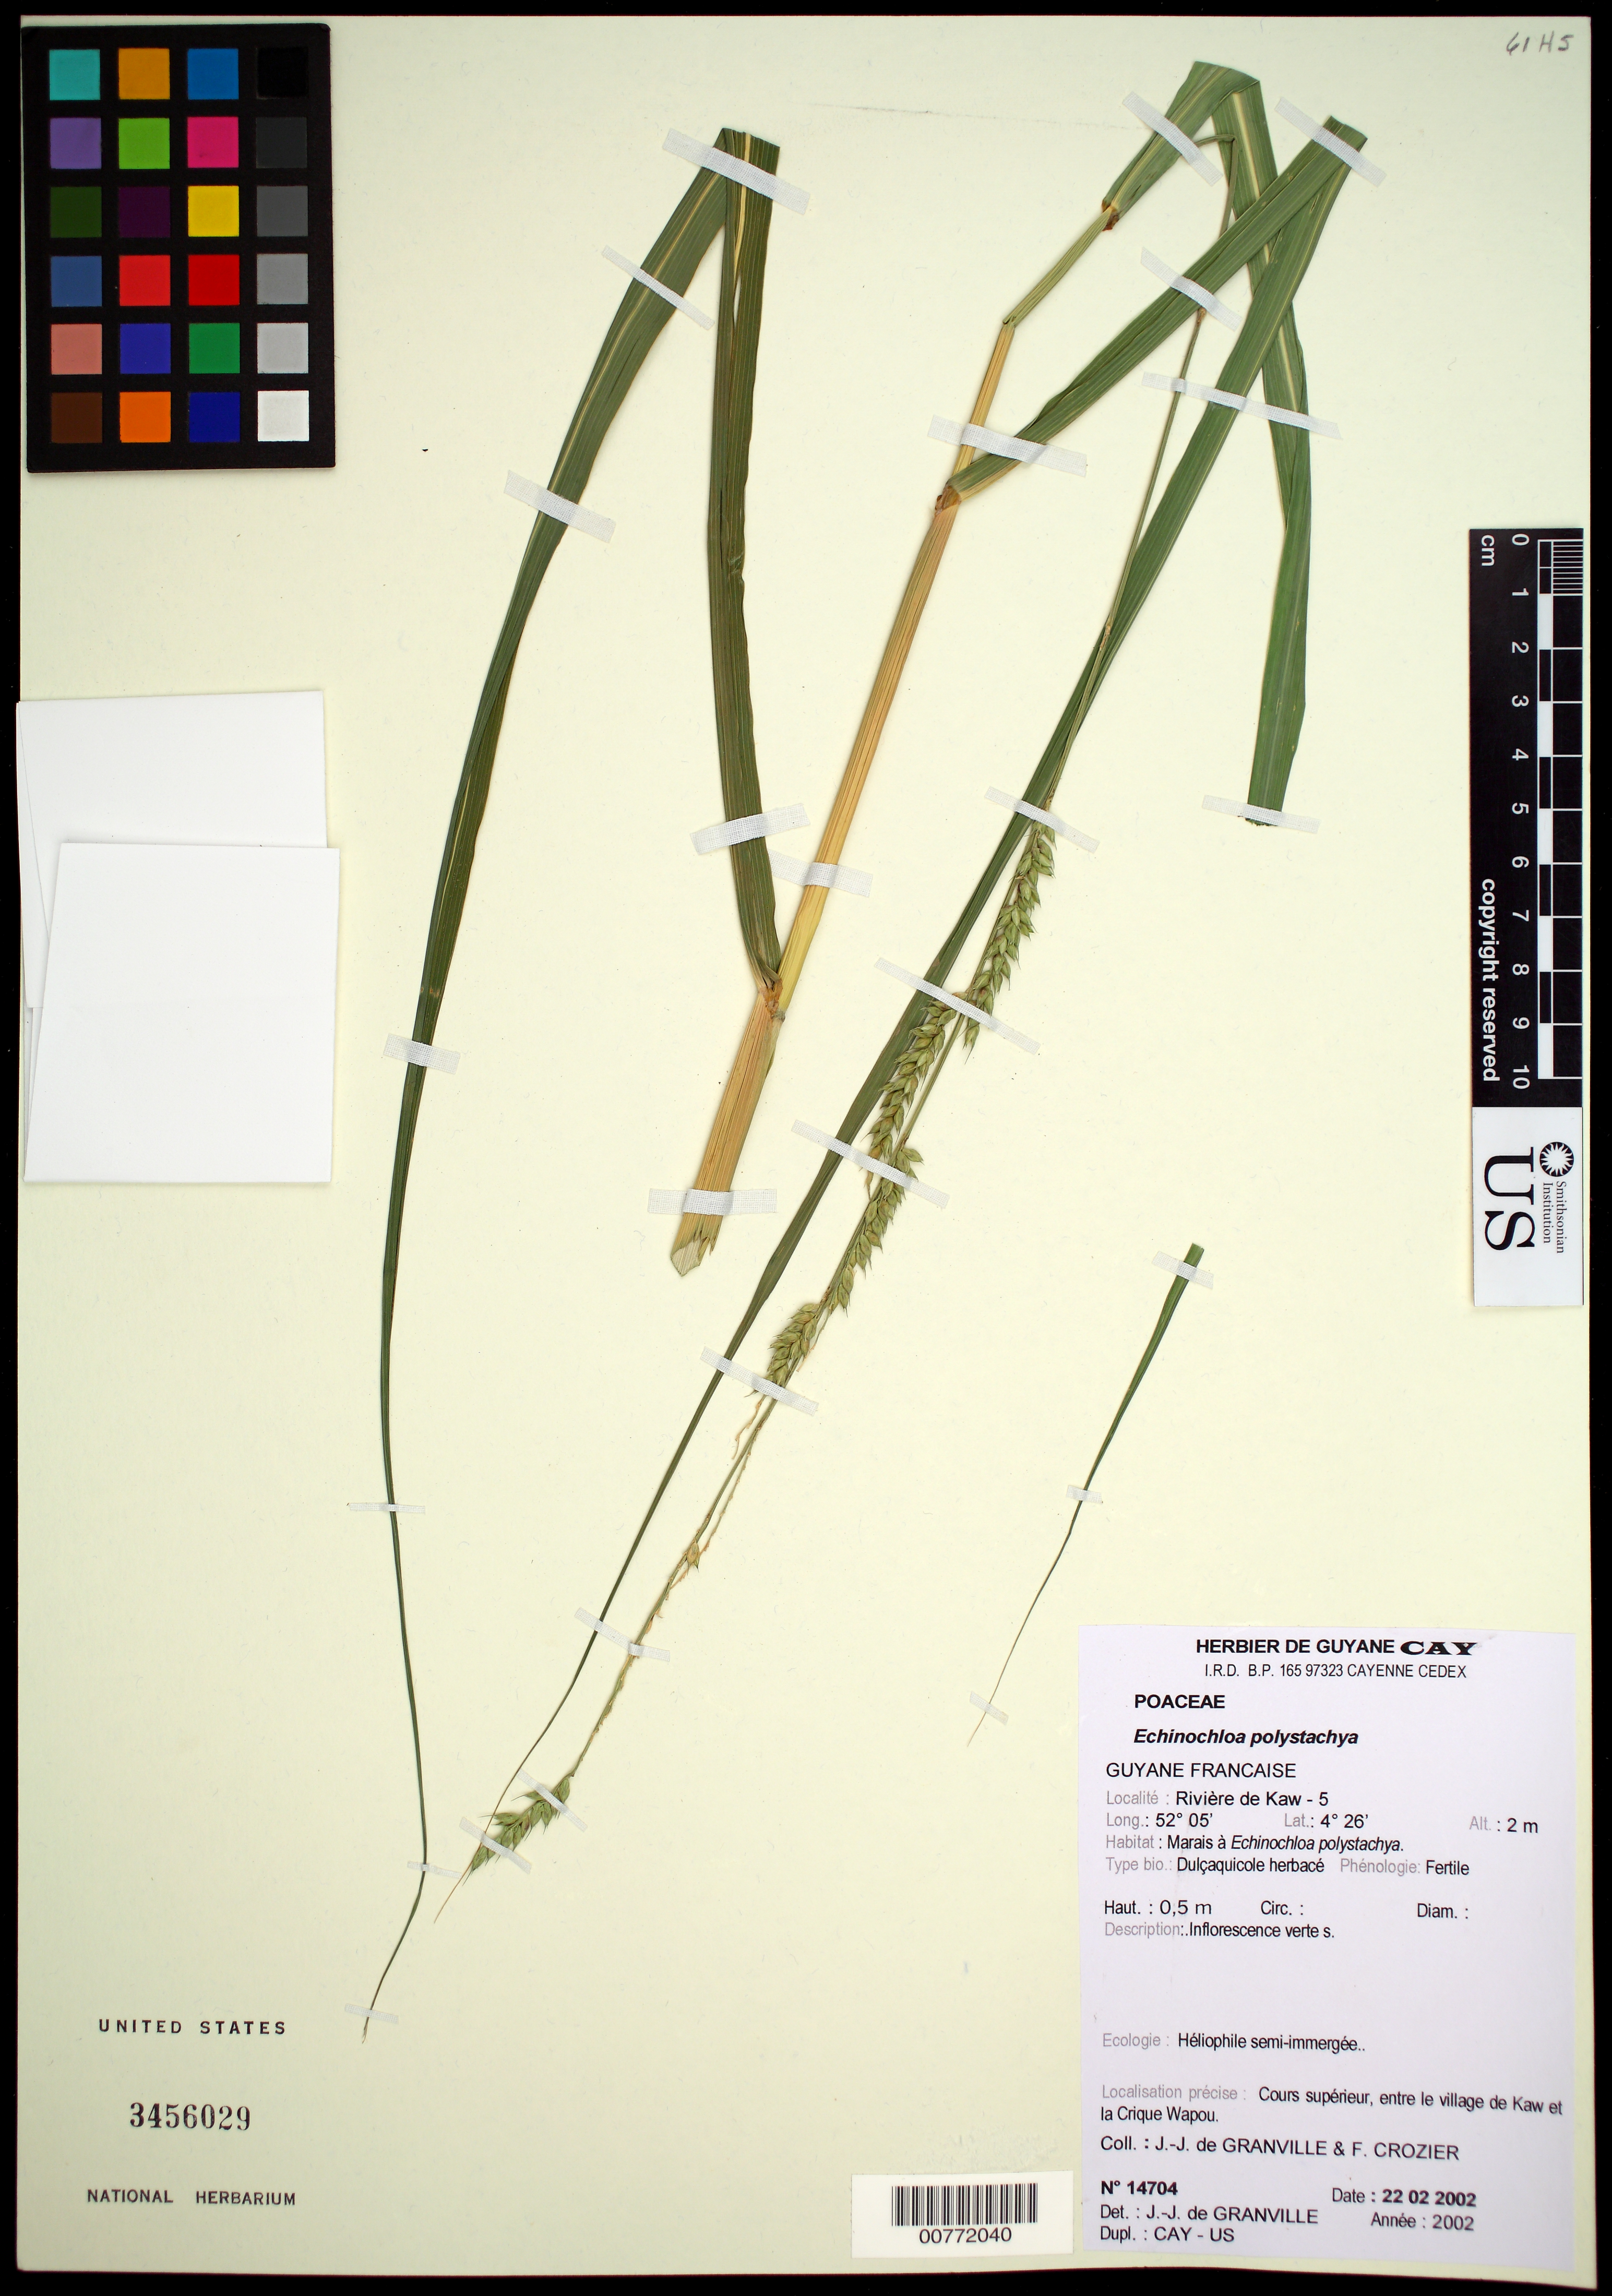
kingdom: Plantae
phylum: Tracheophyta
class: Liliopsida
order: Poales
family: Poaceae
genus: Echinochloa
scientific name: Echinochloa polystachya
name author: (Kunth) Hitchc.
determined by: Granville, J. J. de, (CAY), Institut de Recherche pour le Developpement (IRD) (FRENCH GUIANA)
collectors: J.-J. de Granville & F. Crozier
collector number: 14704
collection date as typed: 22-Feb-02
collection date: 2002-02-22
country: French Guiana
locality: Rivière de Kaw-5; Cours supérieur, entre le village de Kaw et la Crique Wapou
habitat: Swamp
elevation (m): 2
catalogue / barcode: US 3456029